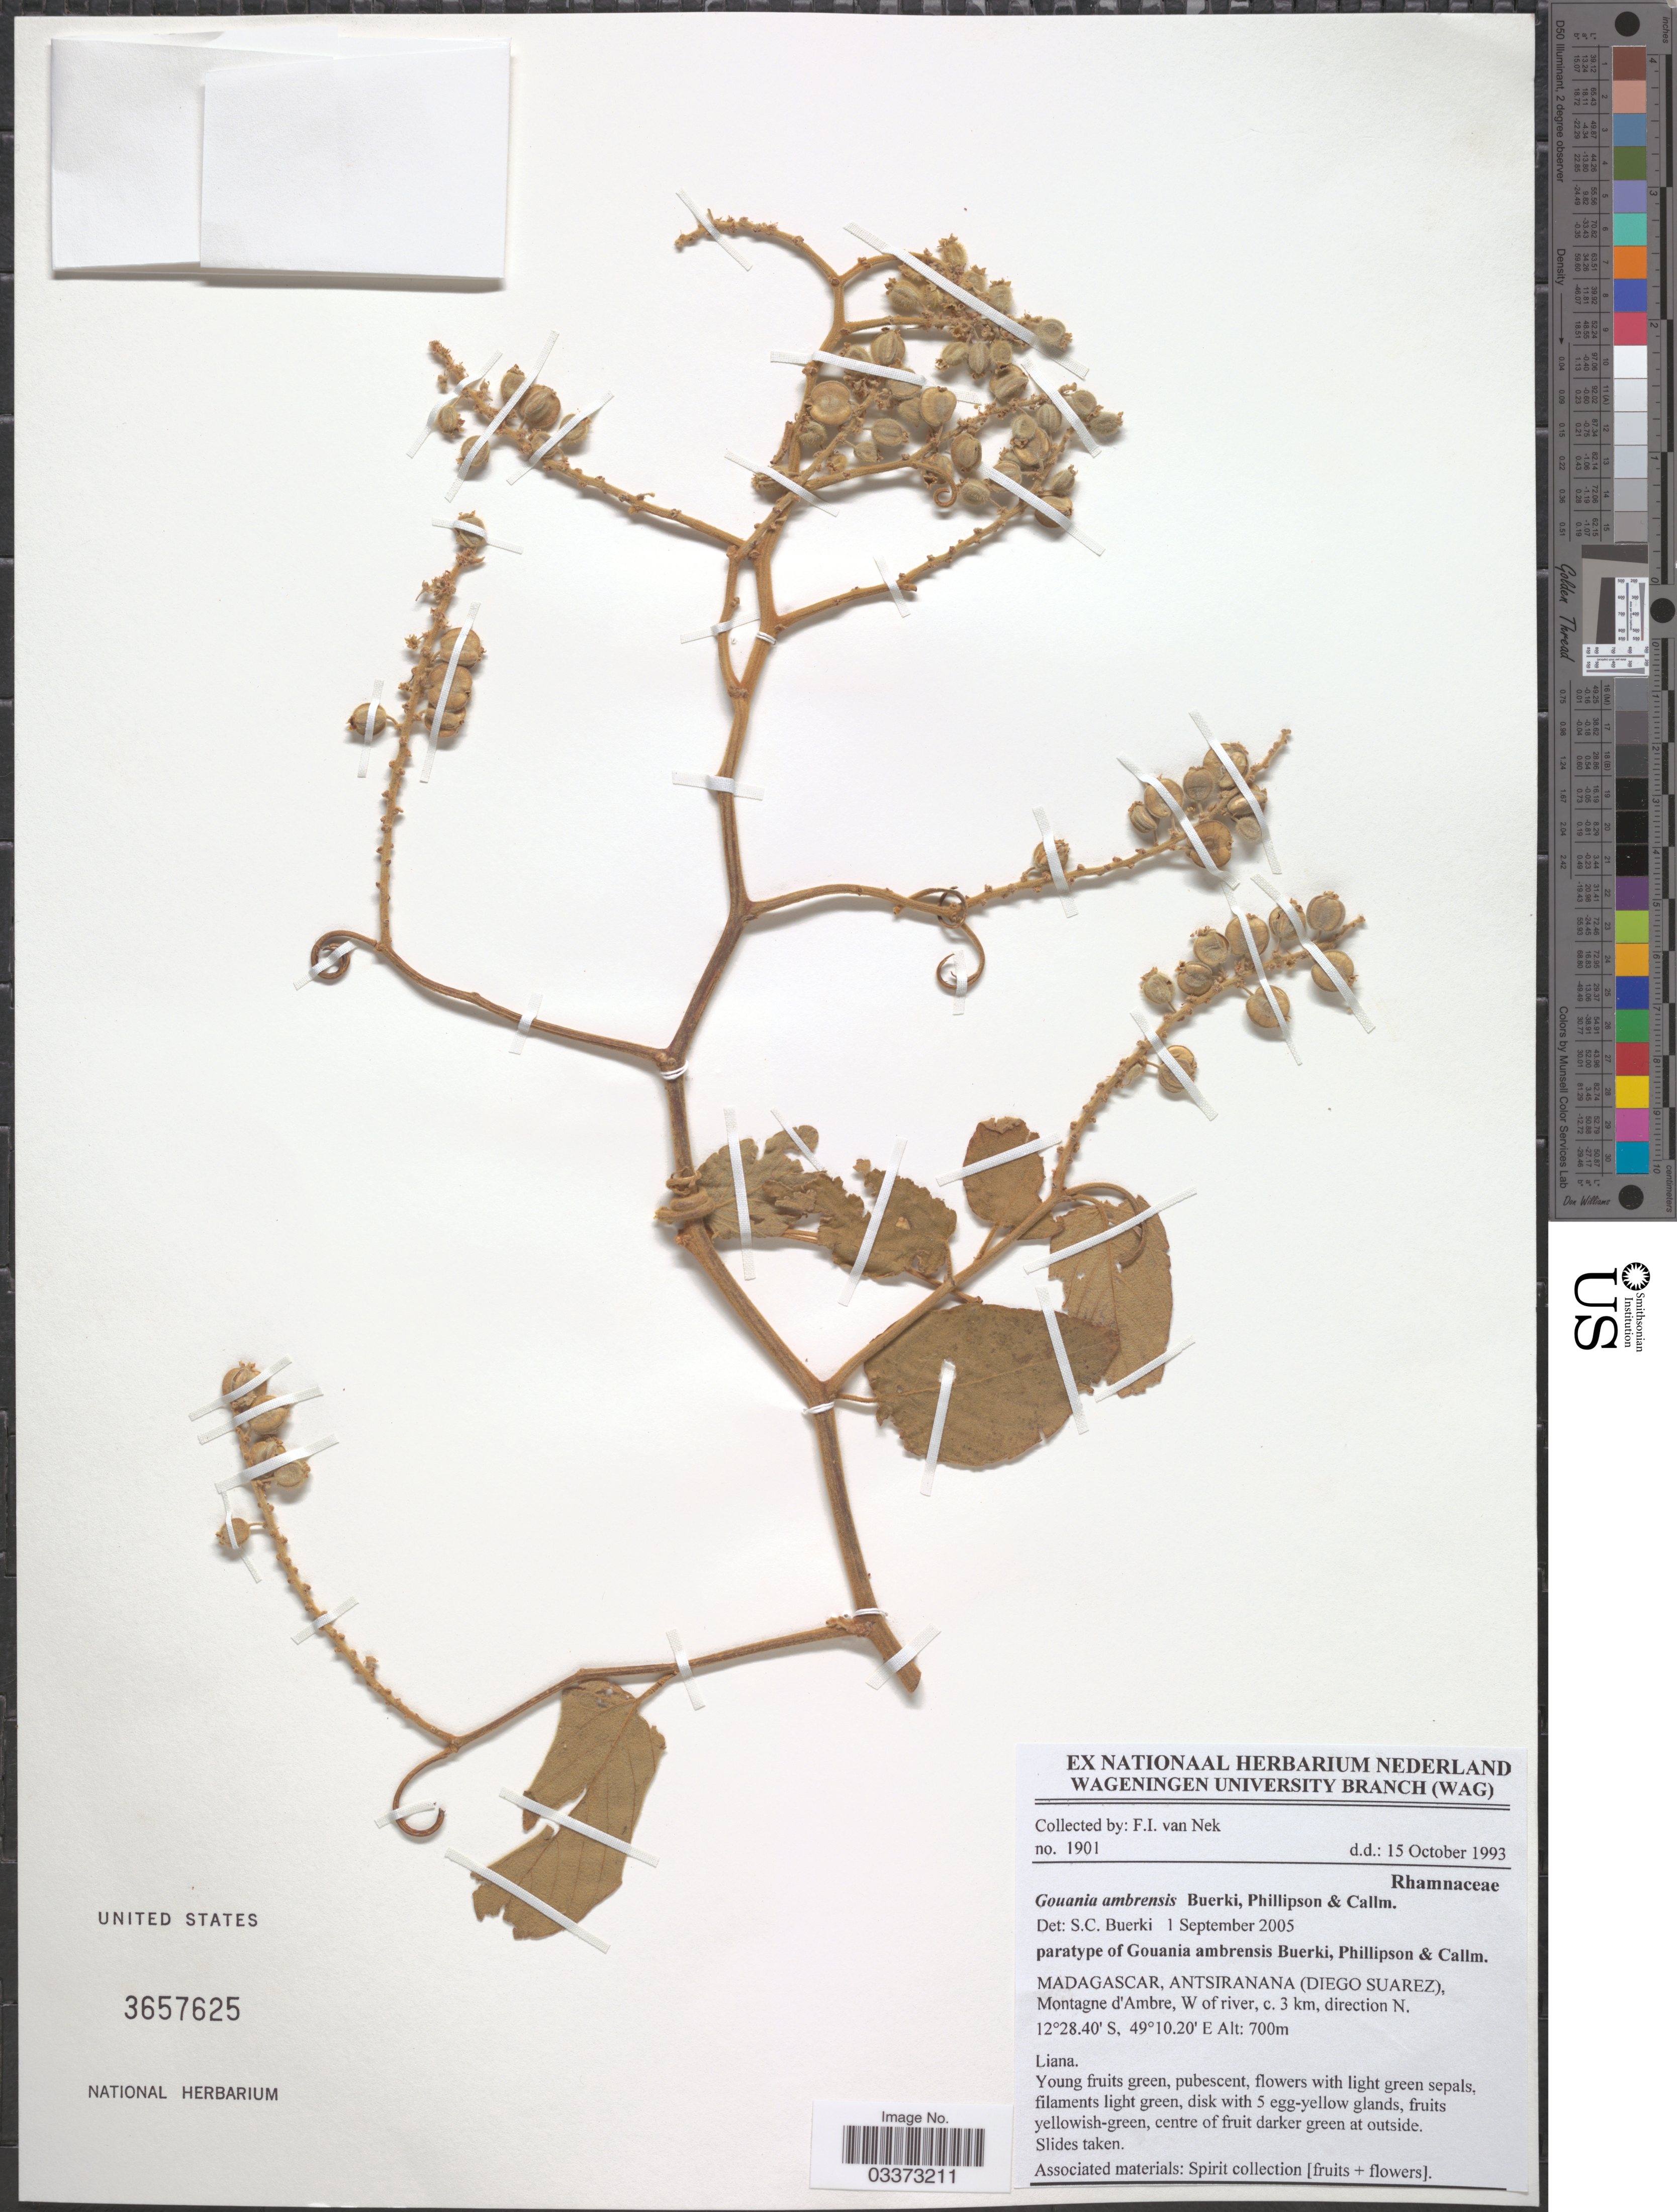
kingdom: Plantae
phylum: Tracheophyta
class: Magnoliopsida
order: Rosales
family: Rhamnaceae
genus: Gouania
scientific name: Gouania ambrensis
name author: Buerki et al.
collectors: F. van Nek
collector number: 1901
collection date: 1993-10-15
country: Madagascar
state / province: Diana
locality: Antsiranana (Diego Suarez). Montagne d'Ambre, W of river, c. 3 km, direction N.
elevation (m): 700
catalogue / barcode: US 3657625